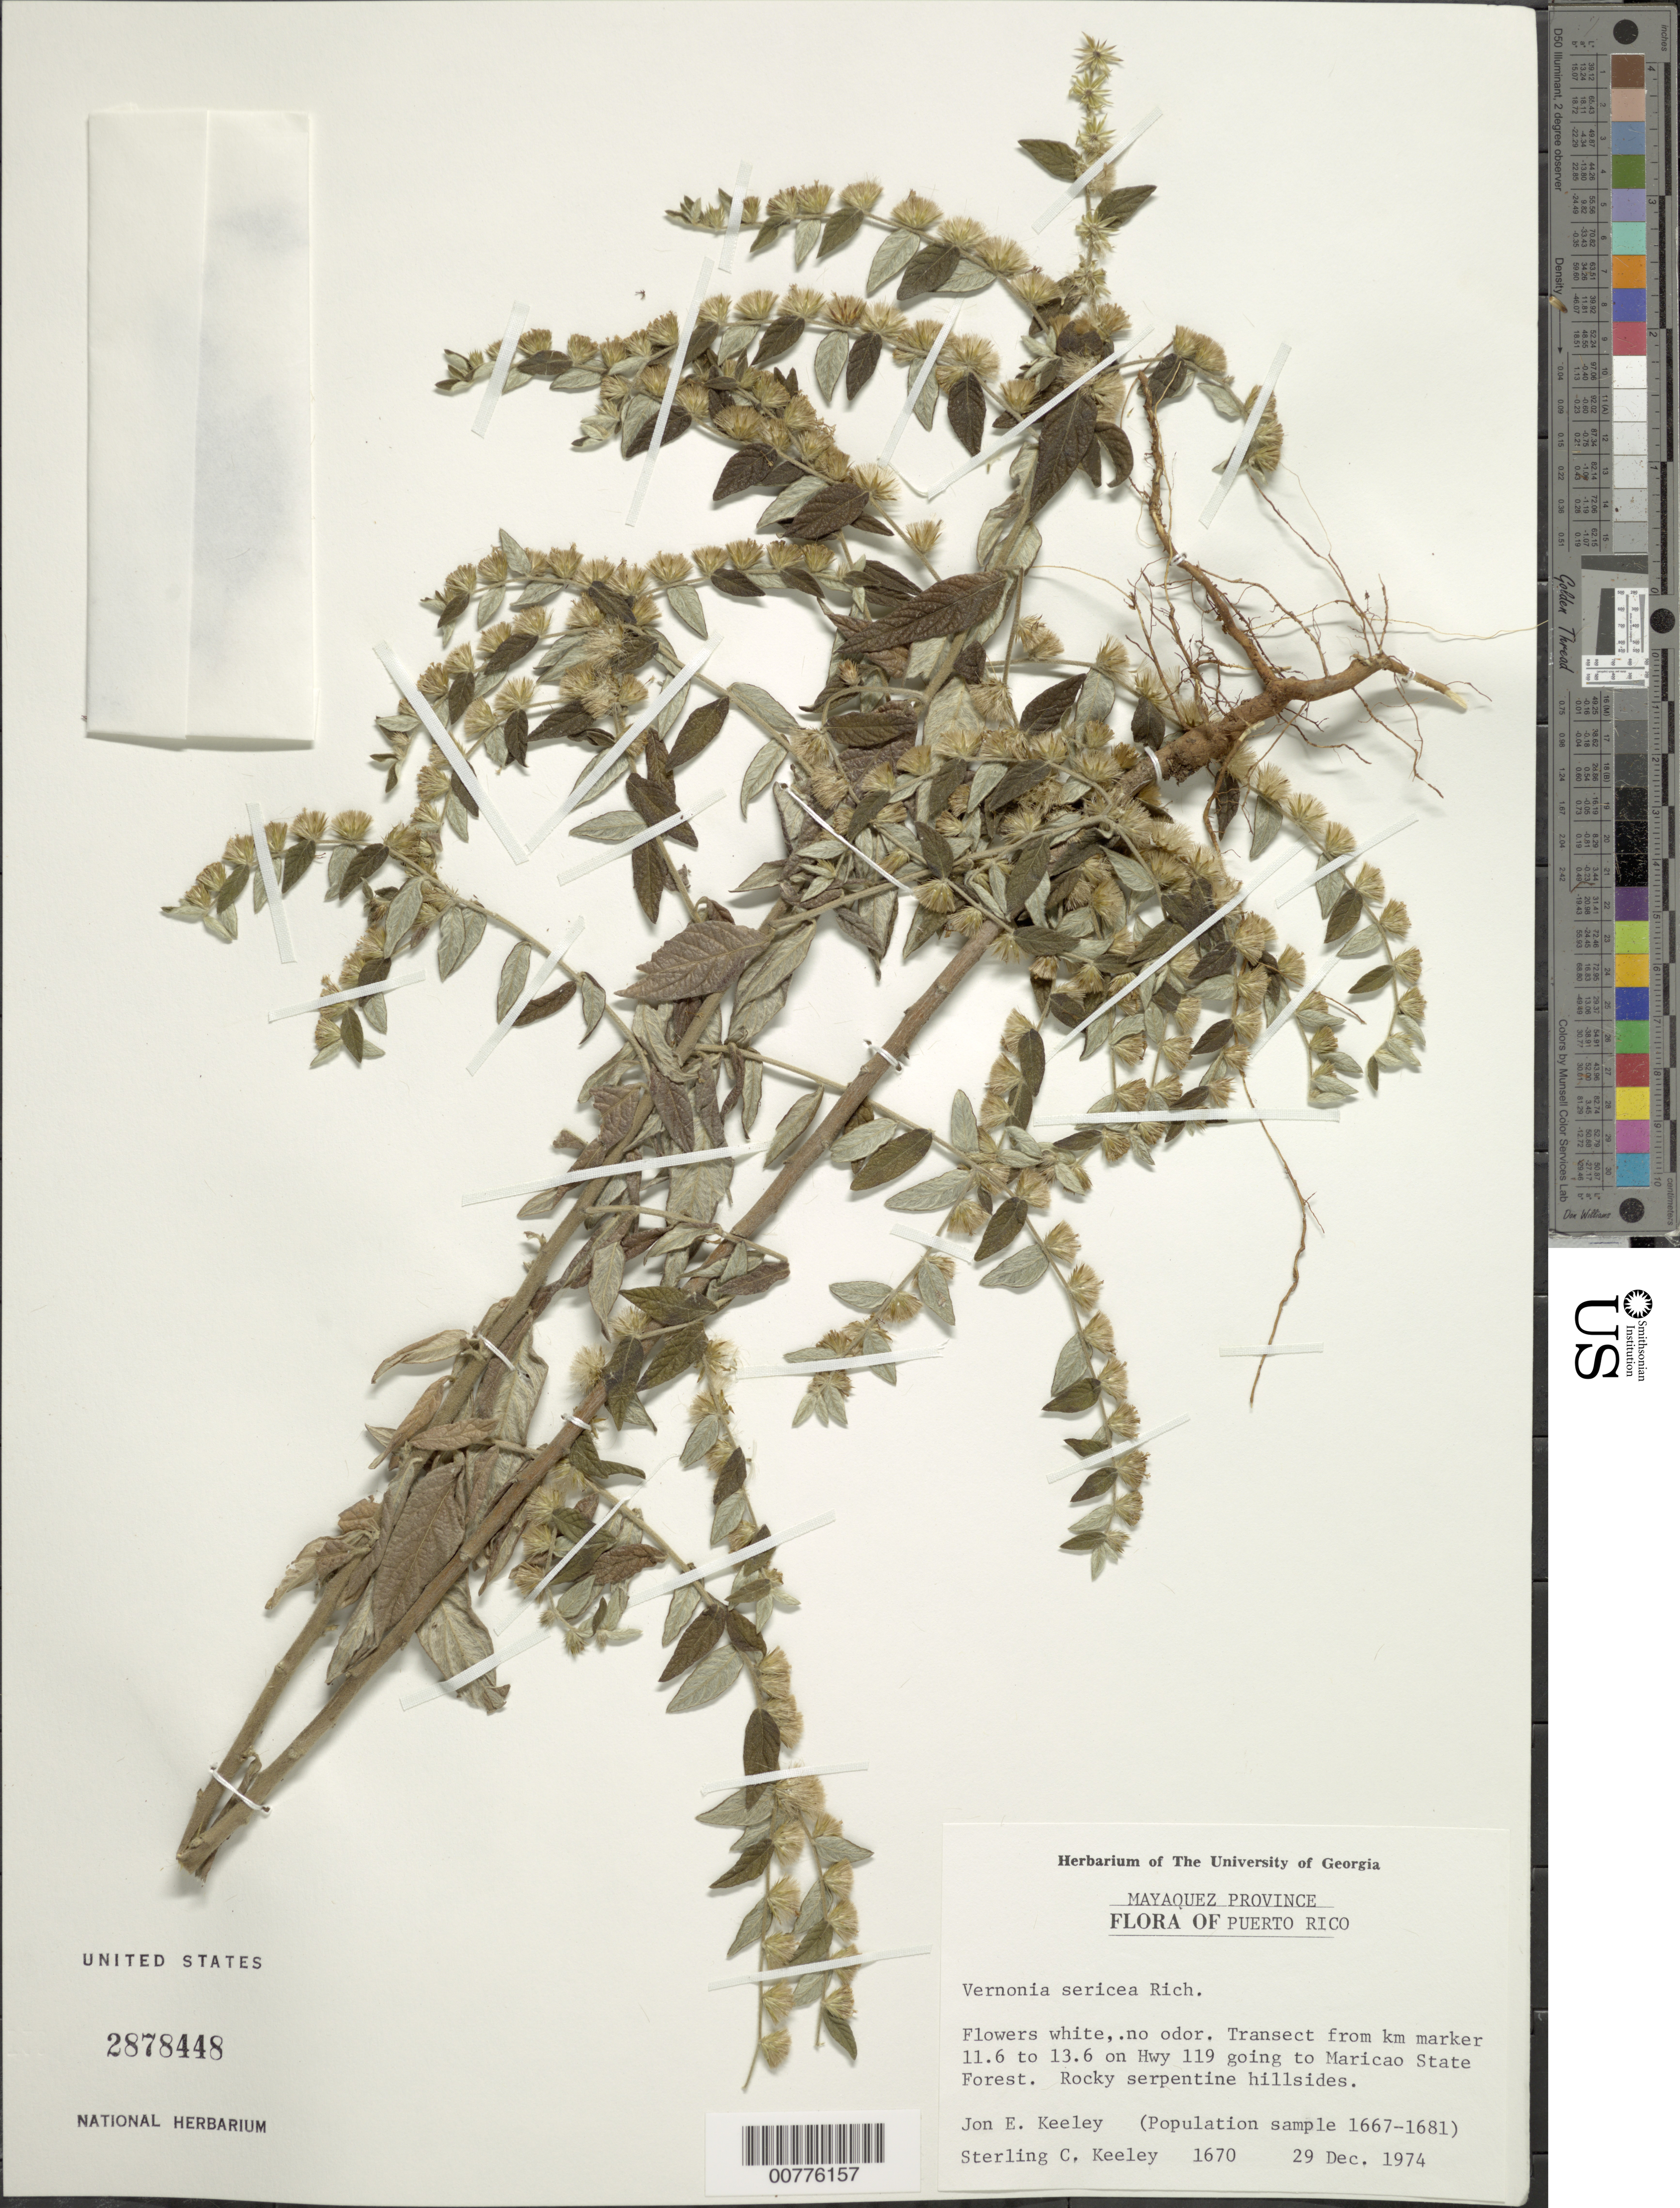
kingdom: Plantae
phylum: Tracheophyta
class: Magnoliopsida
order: Asterales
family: Asteraceae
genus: Lepidaploa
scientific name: Lepidaploa sericea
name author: (Rich.) H. Rob.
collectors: J. E. Keeley & S. C. Keeley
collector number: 1670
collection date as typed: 29 Dec 1974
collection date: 1974-12-29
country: Puerto Rico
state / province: Mayagüez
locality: Transect from Km marker 11.6 to 13.6 on Hwy 119 going to Maricao State Forest. Rocky serpentine hillsides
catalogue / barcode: US 2878448